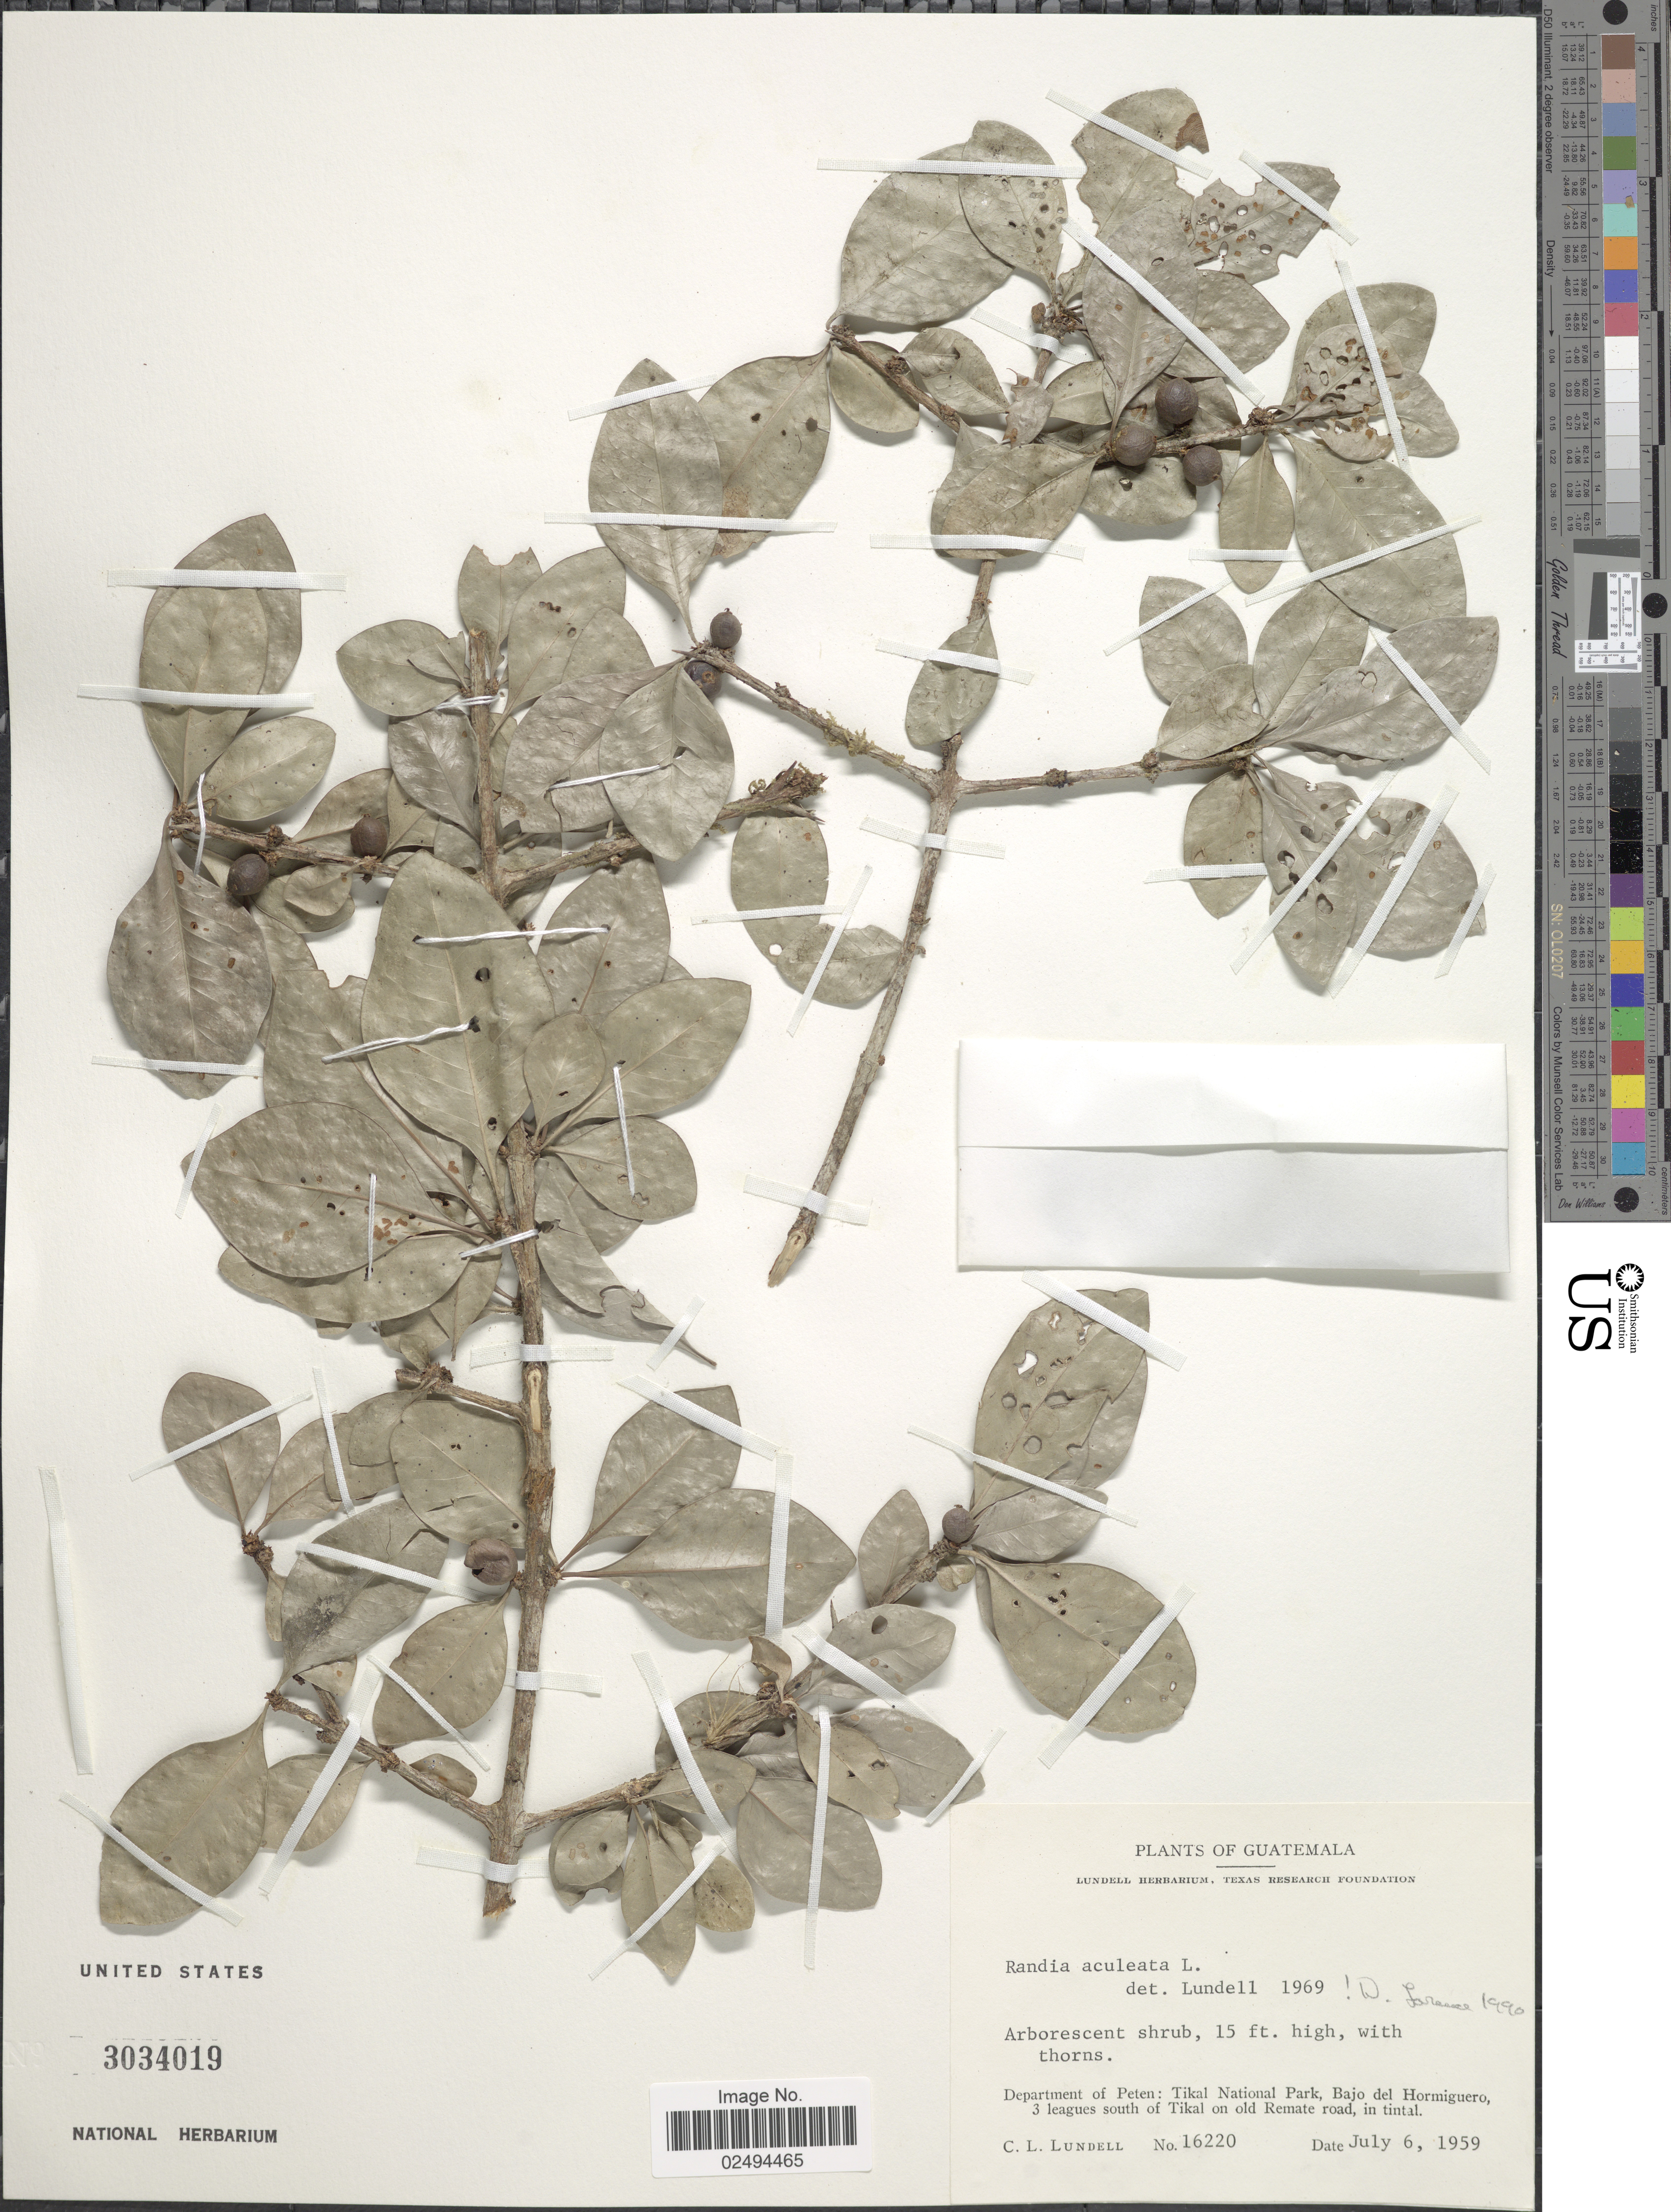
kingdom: Plantae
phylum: Tracheophyta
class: Magnoliopsida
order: Gentianales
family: Rubiaceae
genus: Randia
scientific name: Randia aculeata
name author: L.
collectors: C. L. Lundell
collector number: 16220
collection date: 1959-07-06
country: Guatemala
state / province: El Petén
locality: Department of Peten: Tikal National Park, Bajo del Hormiguero, 3 leagues south Tikal on old Remate road, in tintal.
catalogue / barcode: US 3034019